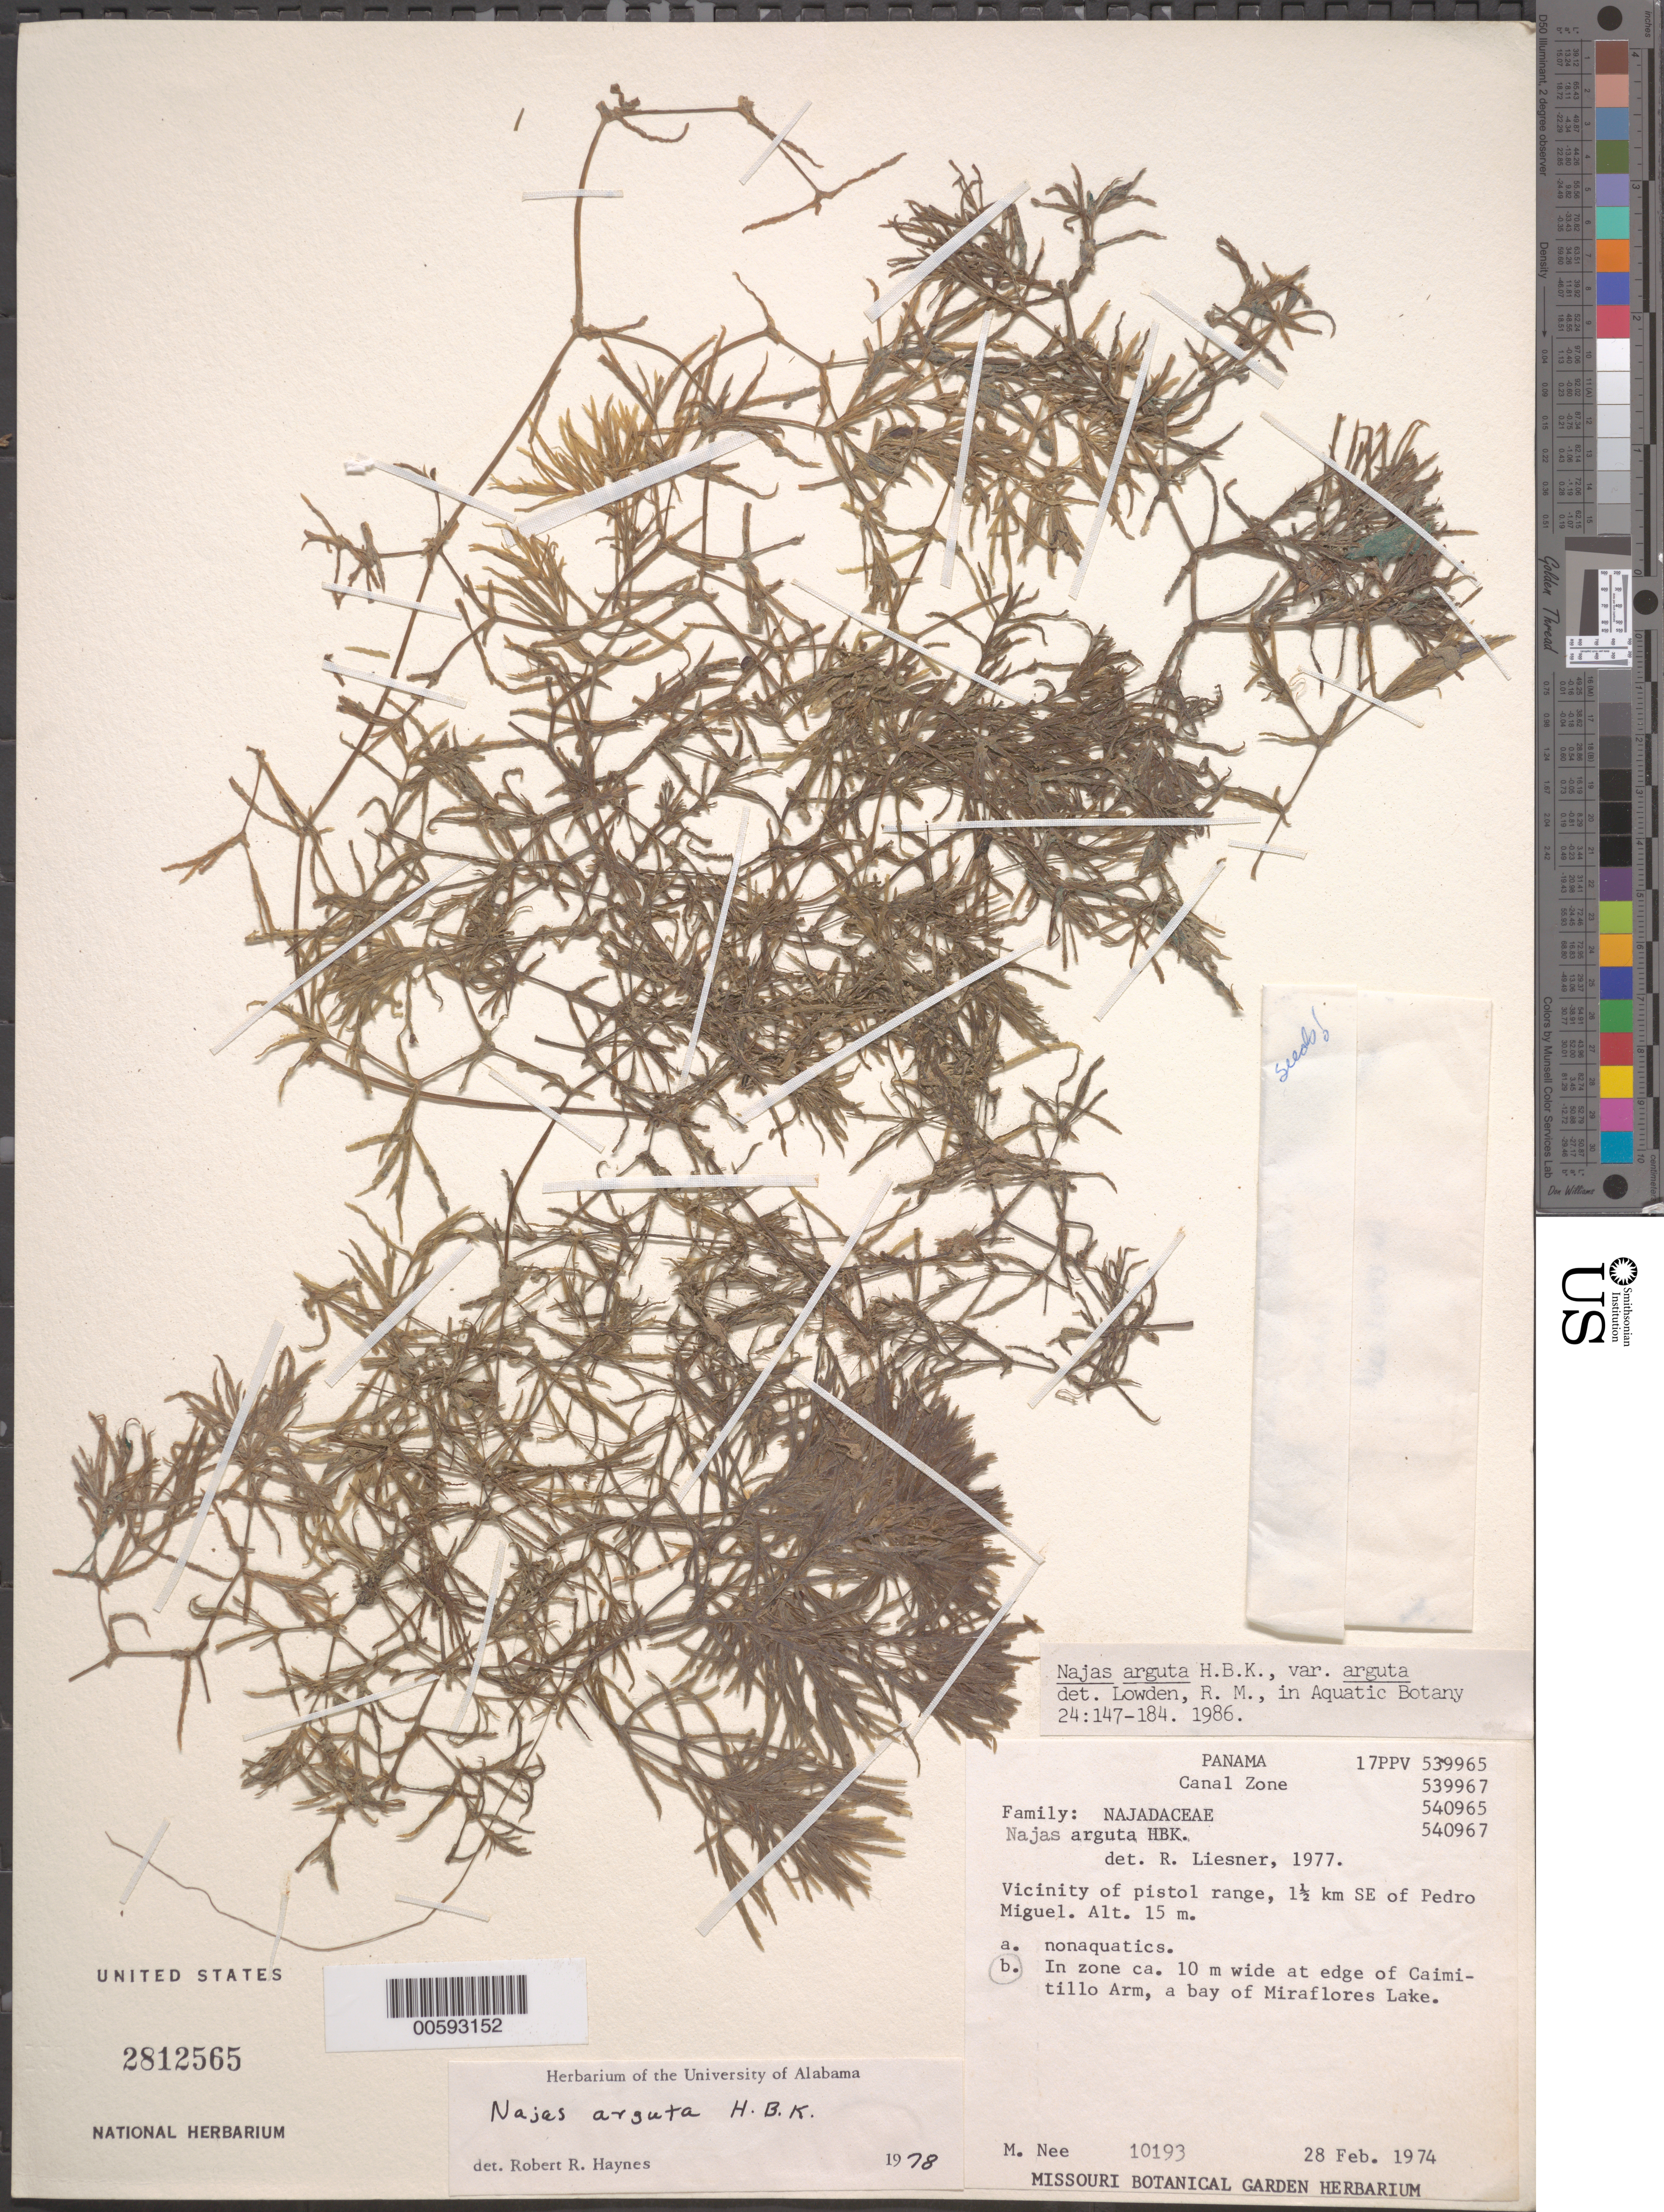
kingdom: Plantae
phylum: Tracheophyta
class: Liliopsida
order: Alismatales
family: Hydrocharitaceae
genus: Najas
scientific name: Najas arguta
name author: Kunth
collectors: M. Nee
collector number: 10193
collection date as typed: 28 Feb 1974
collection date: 1974-02-28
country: Panama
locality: SE of Pedro Miguel, edge of Caimitillo Arm, a Bay of MiIraflores Lake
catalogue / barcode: US 2812565